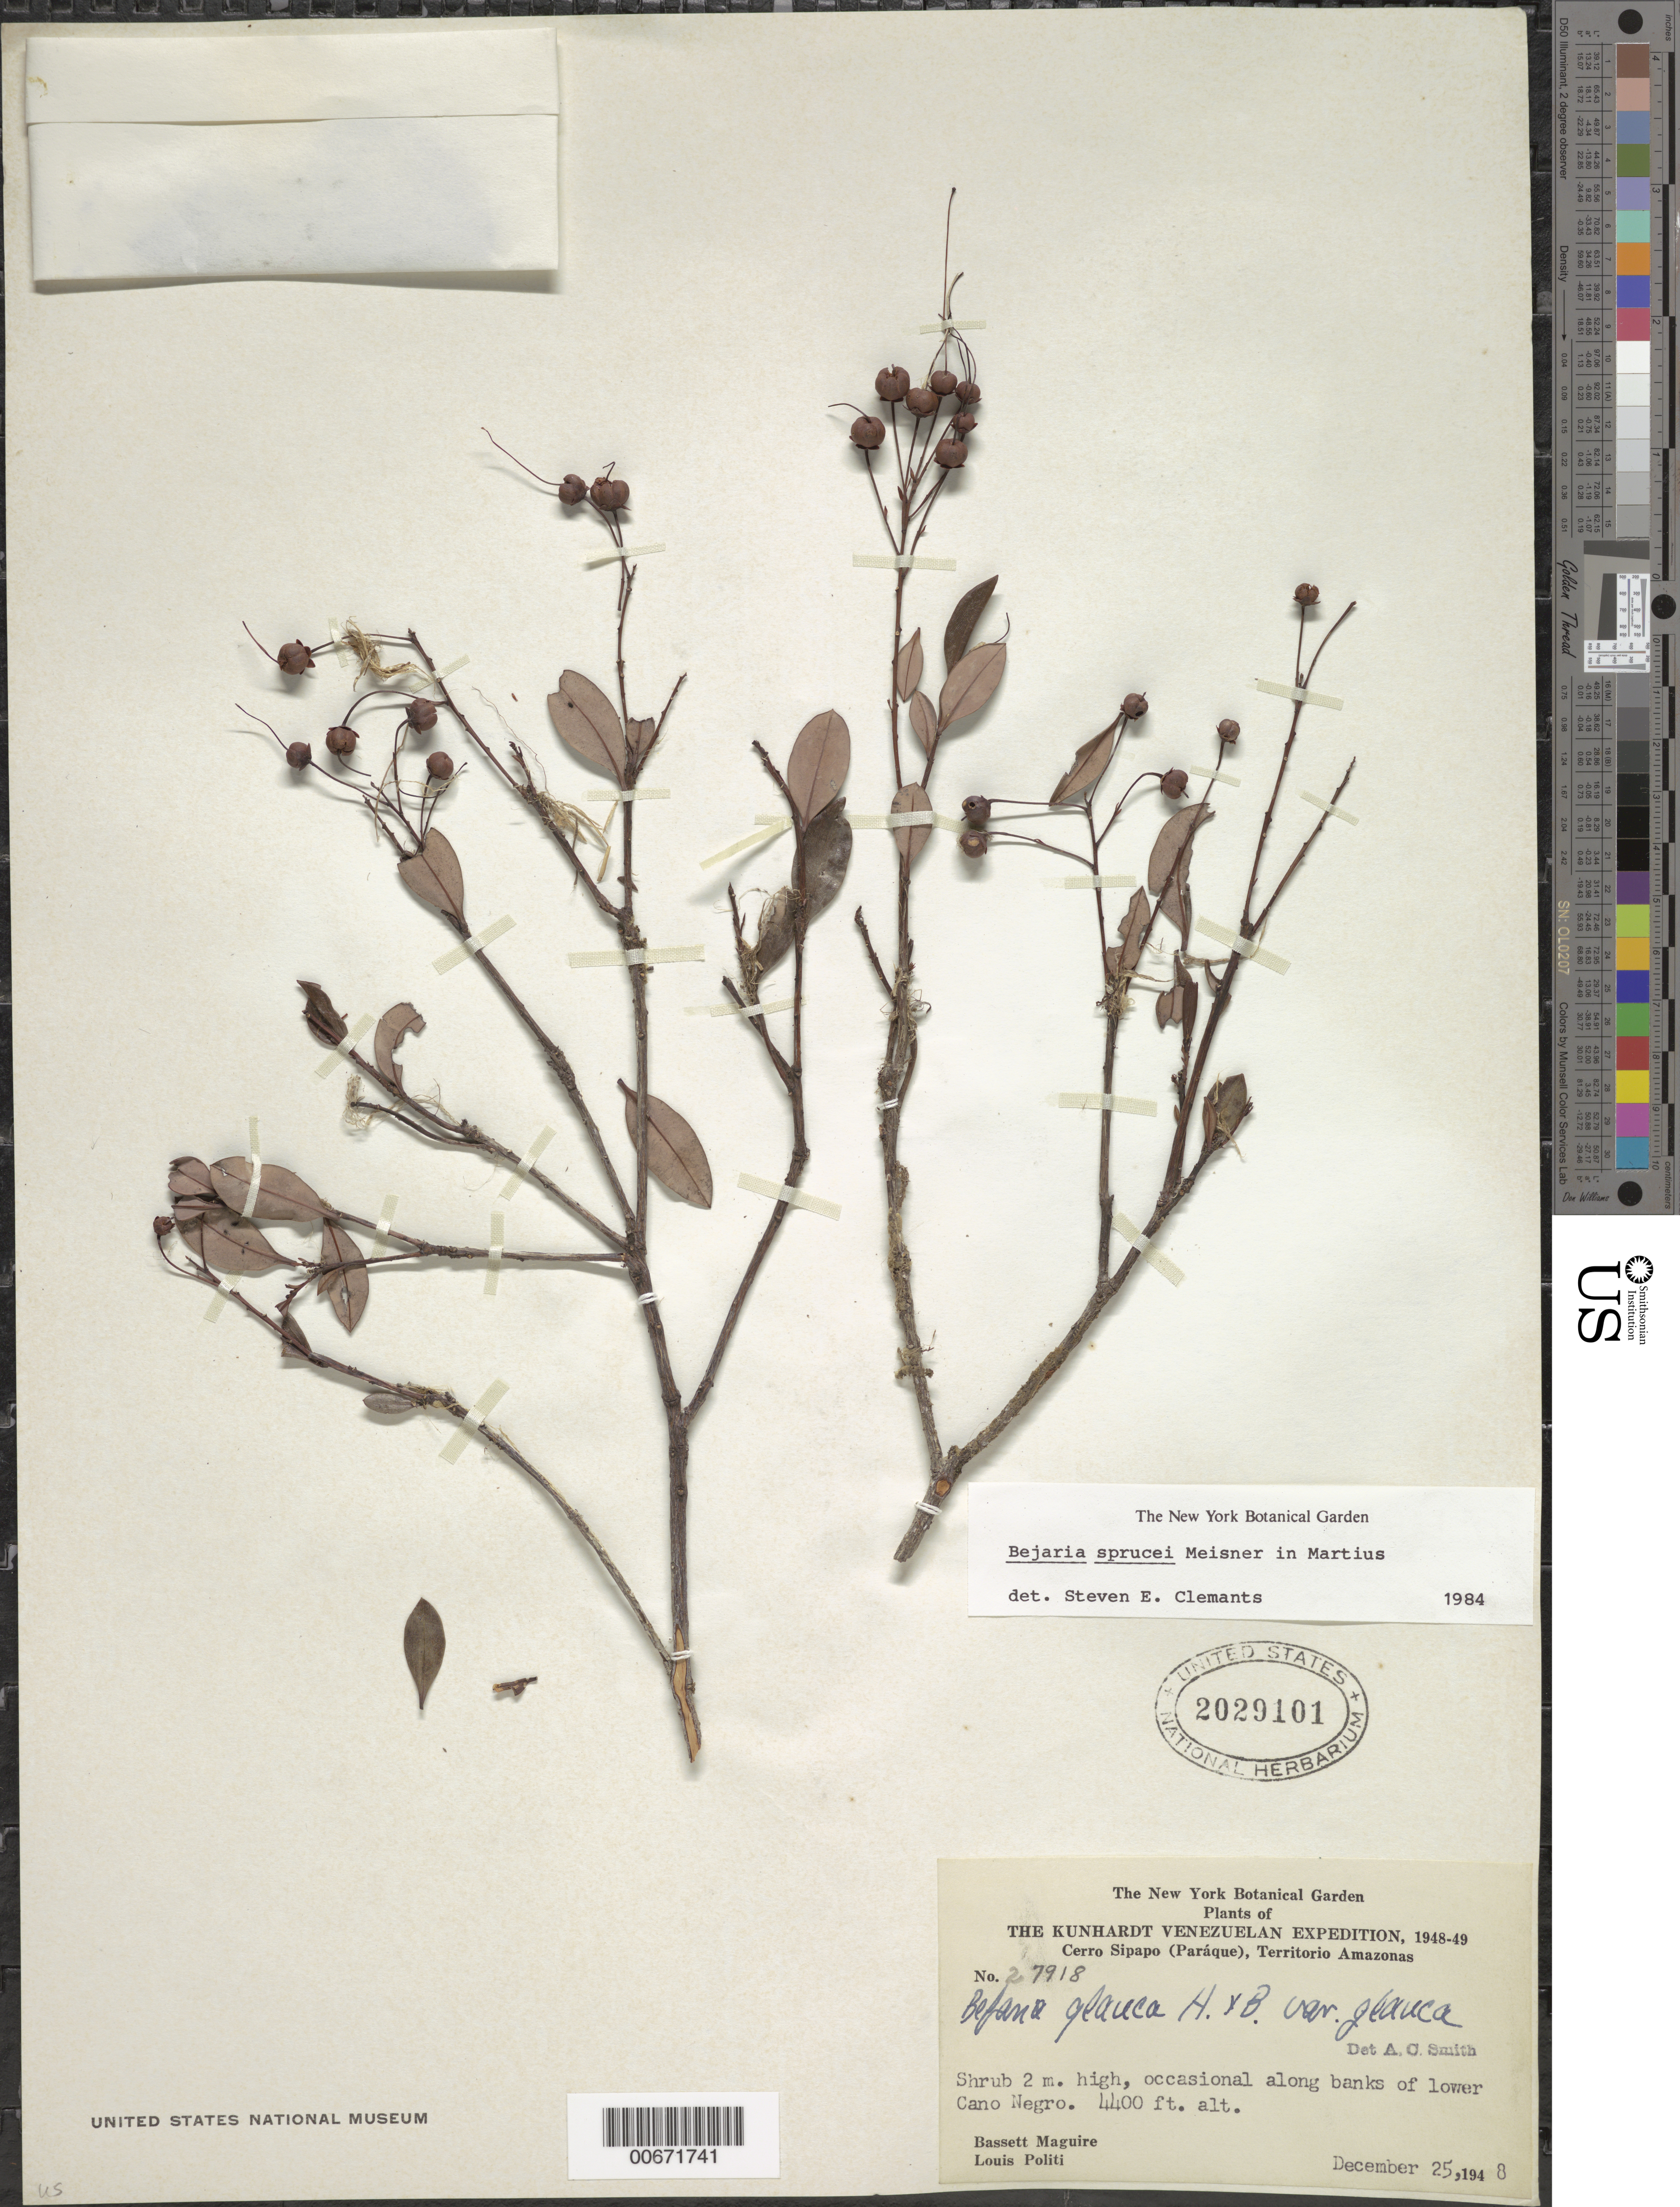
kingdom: Plantae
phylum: Tracheophyta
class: Magnoliopsida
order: Ericales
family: Ericaceae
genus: Bejaria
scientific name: Bejaria sprucei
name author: Meisn.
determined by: Clemants, S. E.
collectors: B. Maguire & L. Politi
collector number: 27918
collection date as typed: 25-Dec-48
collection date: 1948-12-25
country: Venezuela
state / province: Amazonas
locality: Cerro Sipapo (Paráque), Caño Negro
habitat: Along banks of caño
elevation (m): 1320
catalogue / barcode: US 2029101